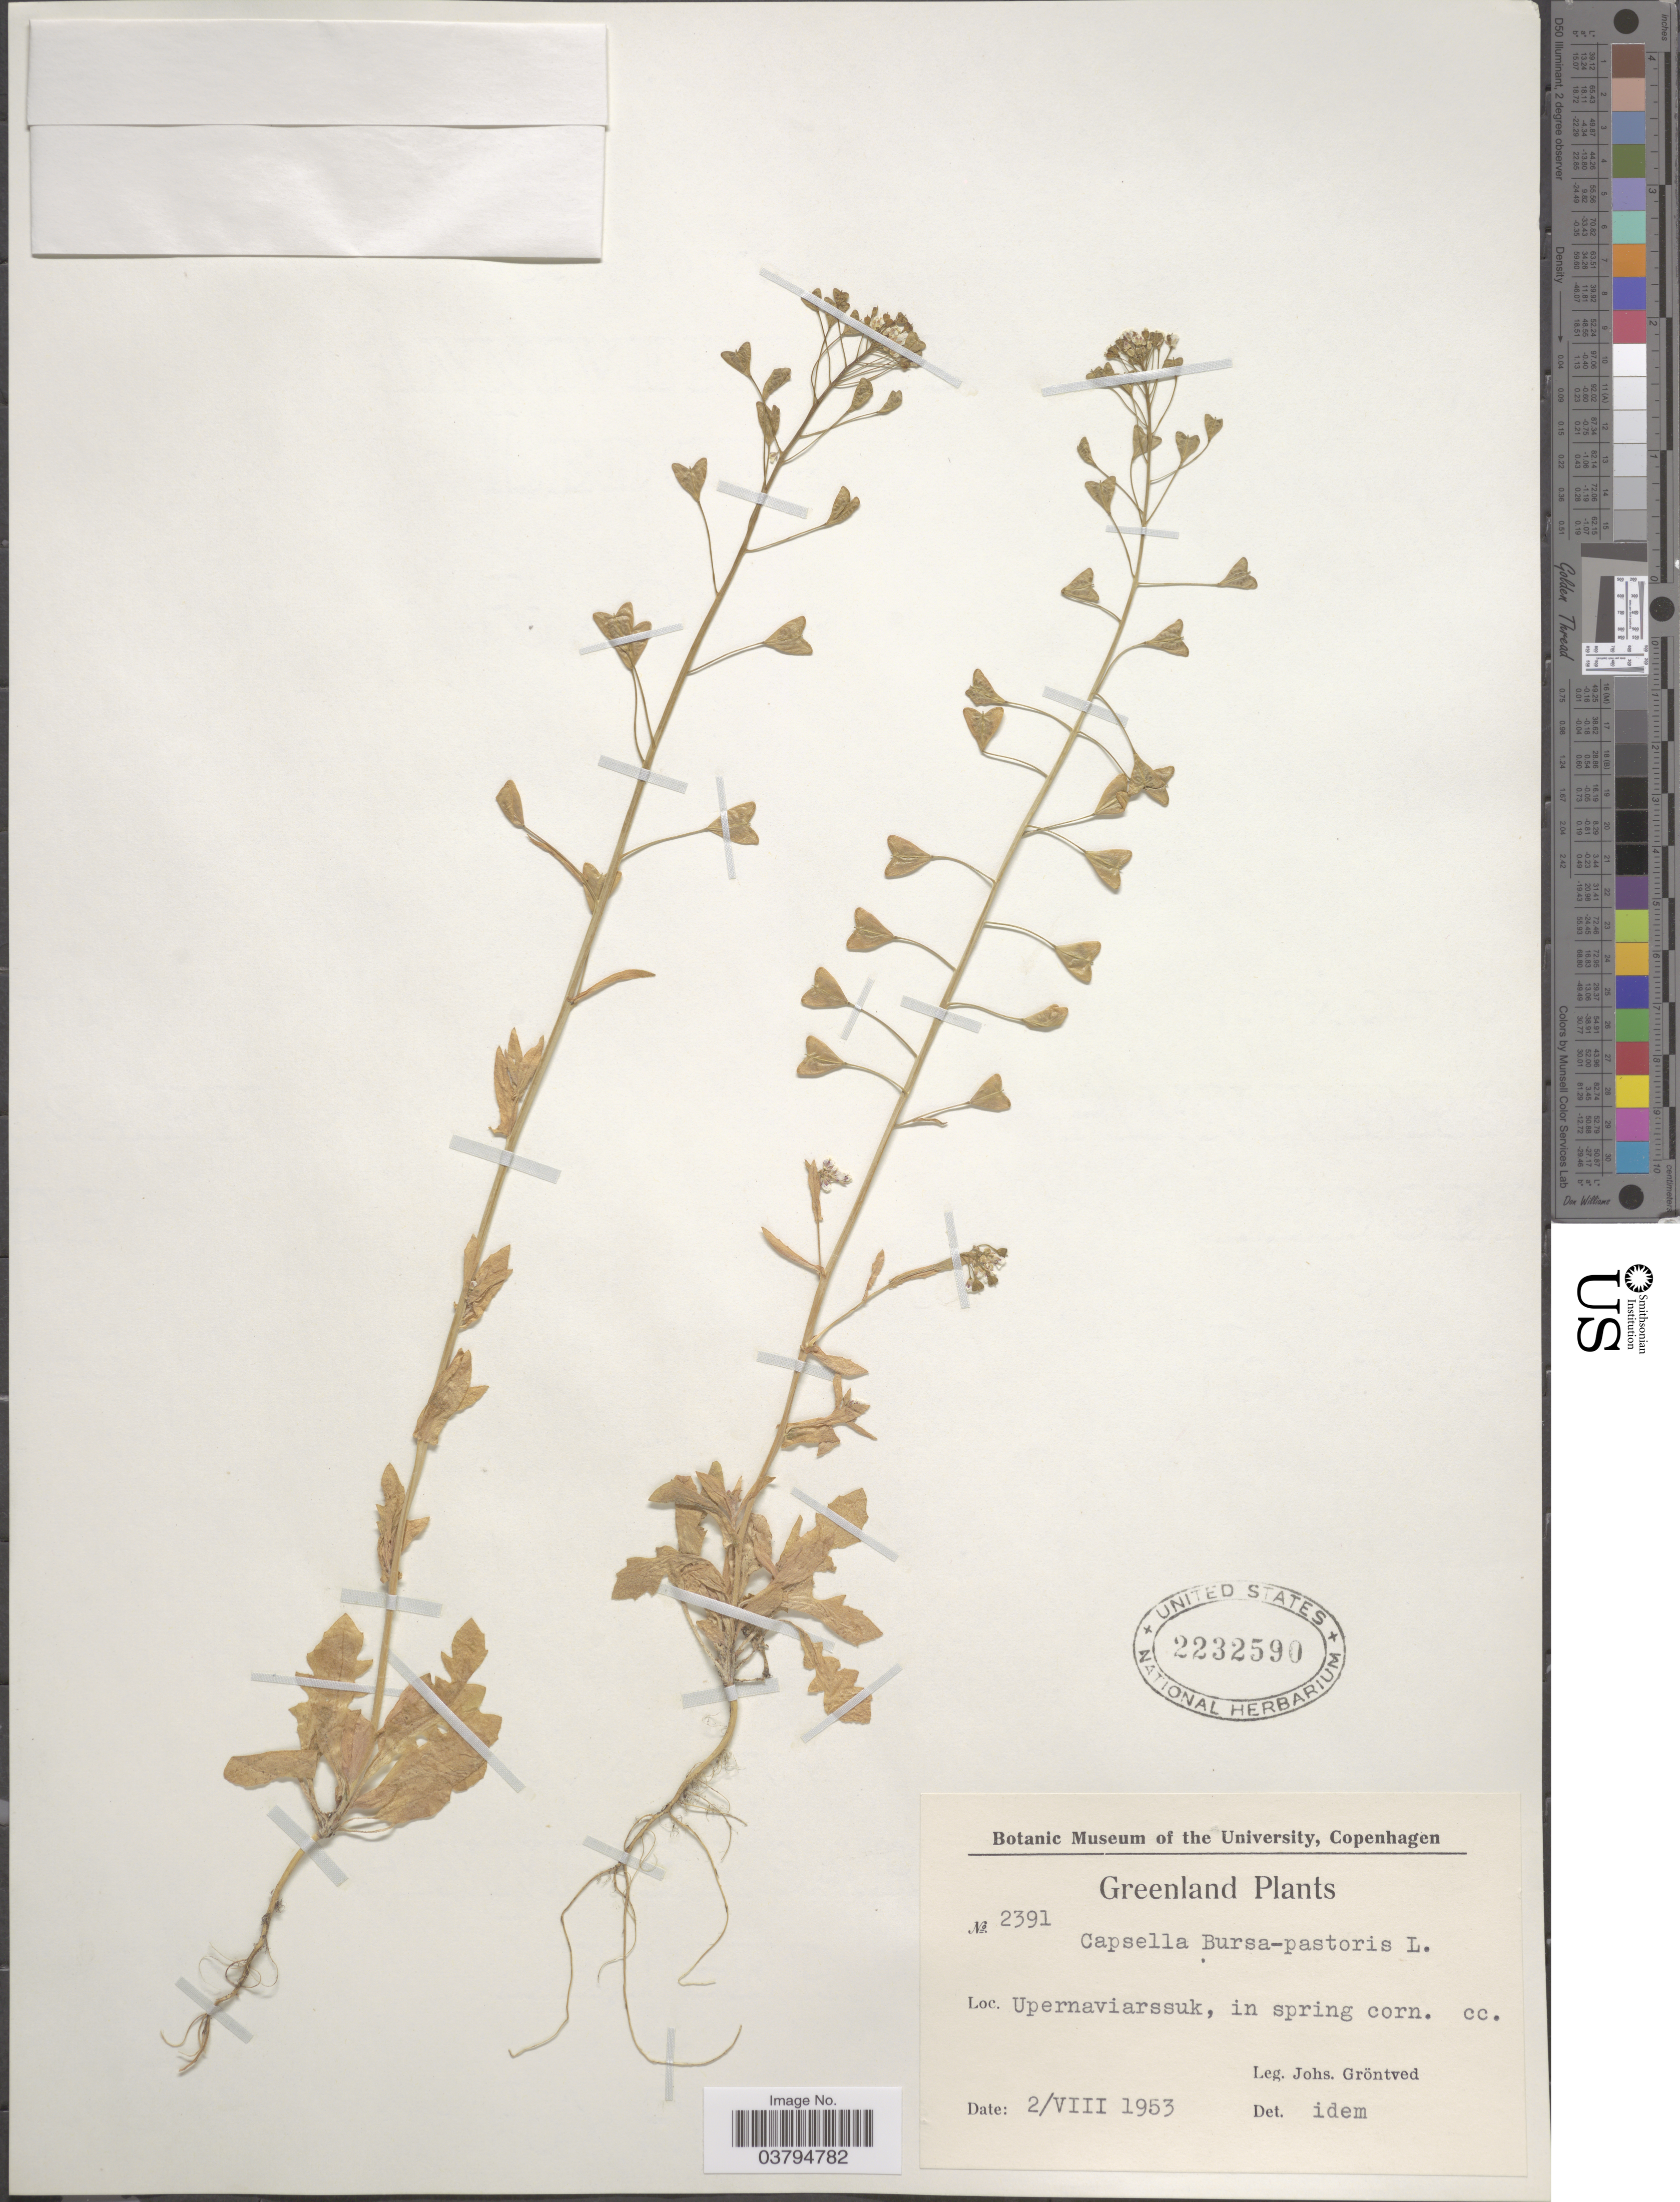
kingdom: Plantae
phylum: Tracheophyta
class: Magnoliopsida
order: Brassicales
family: Brassicaceae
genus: Capsella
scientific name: Capsella bursa-pastoris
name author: (L.) Medik.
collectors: J. Gröntved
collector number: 2391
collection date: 1953-08-02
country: Greenland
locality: Upernaviarssuk.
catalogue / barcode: US 2232590